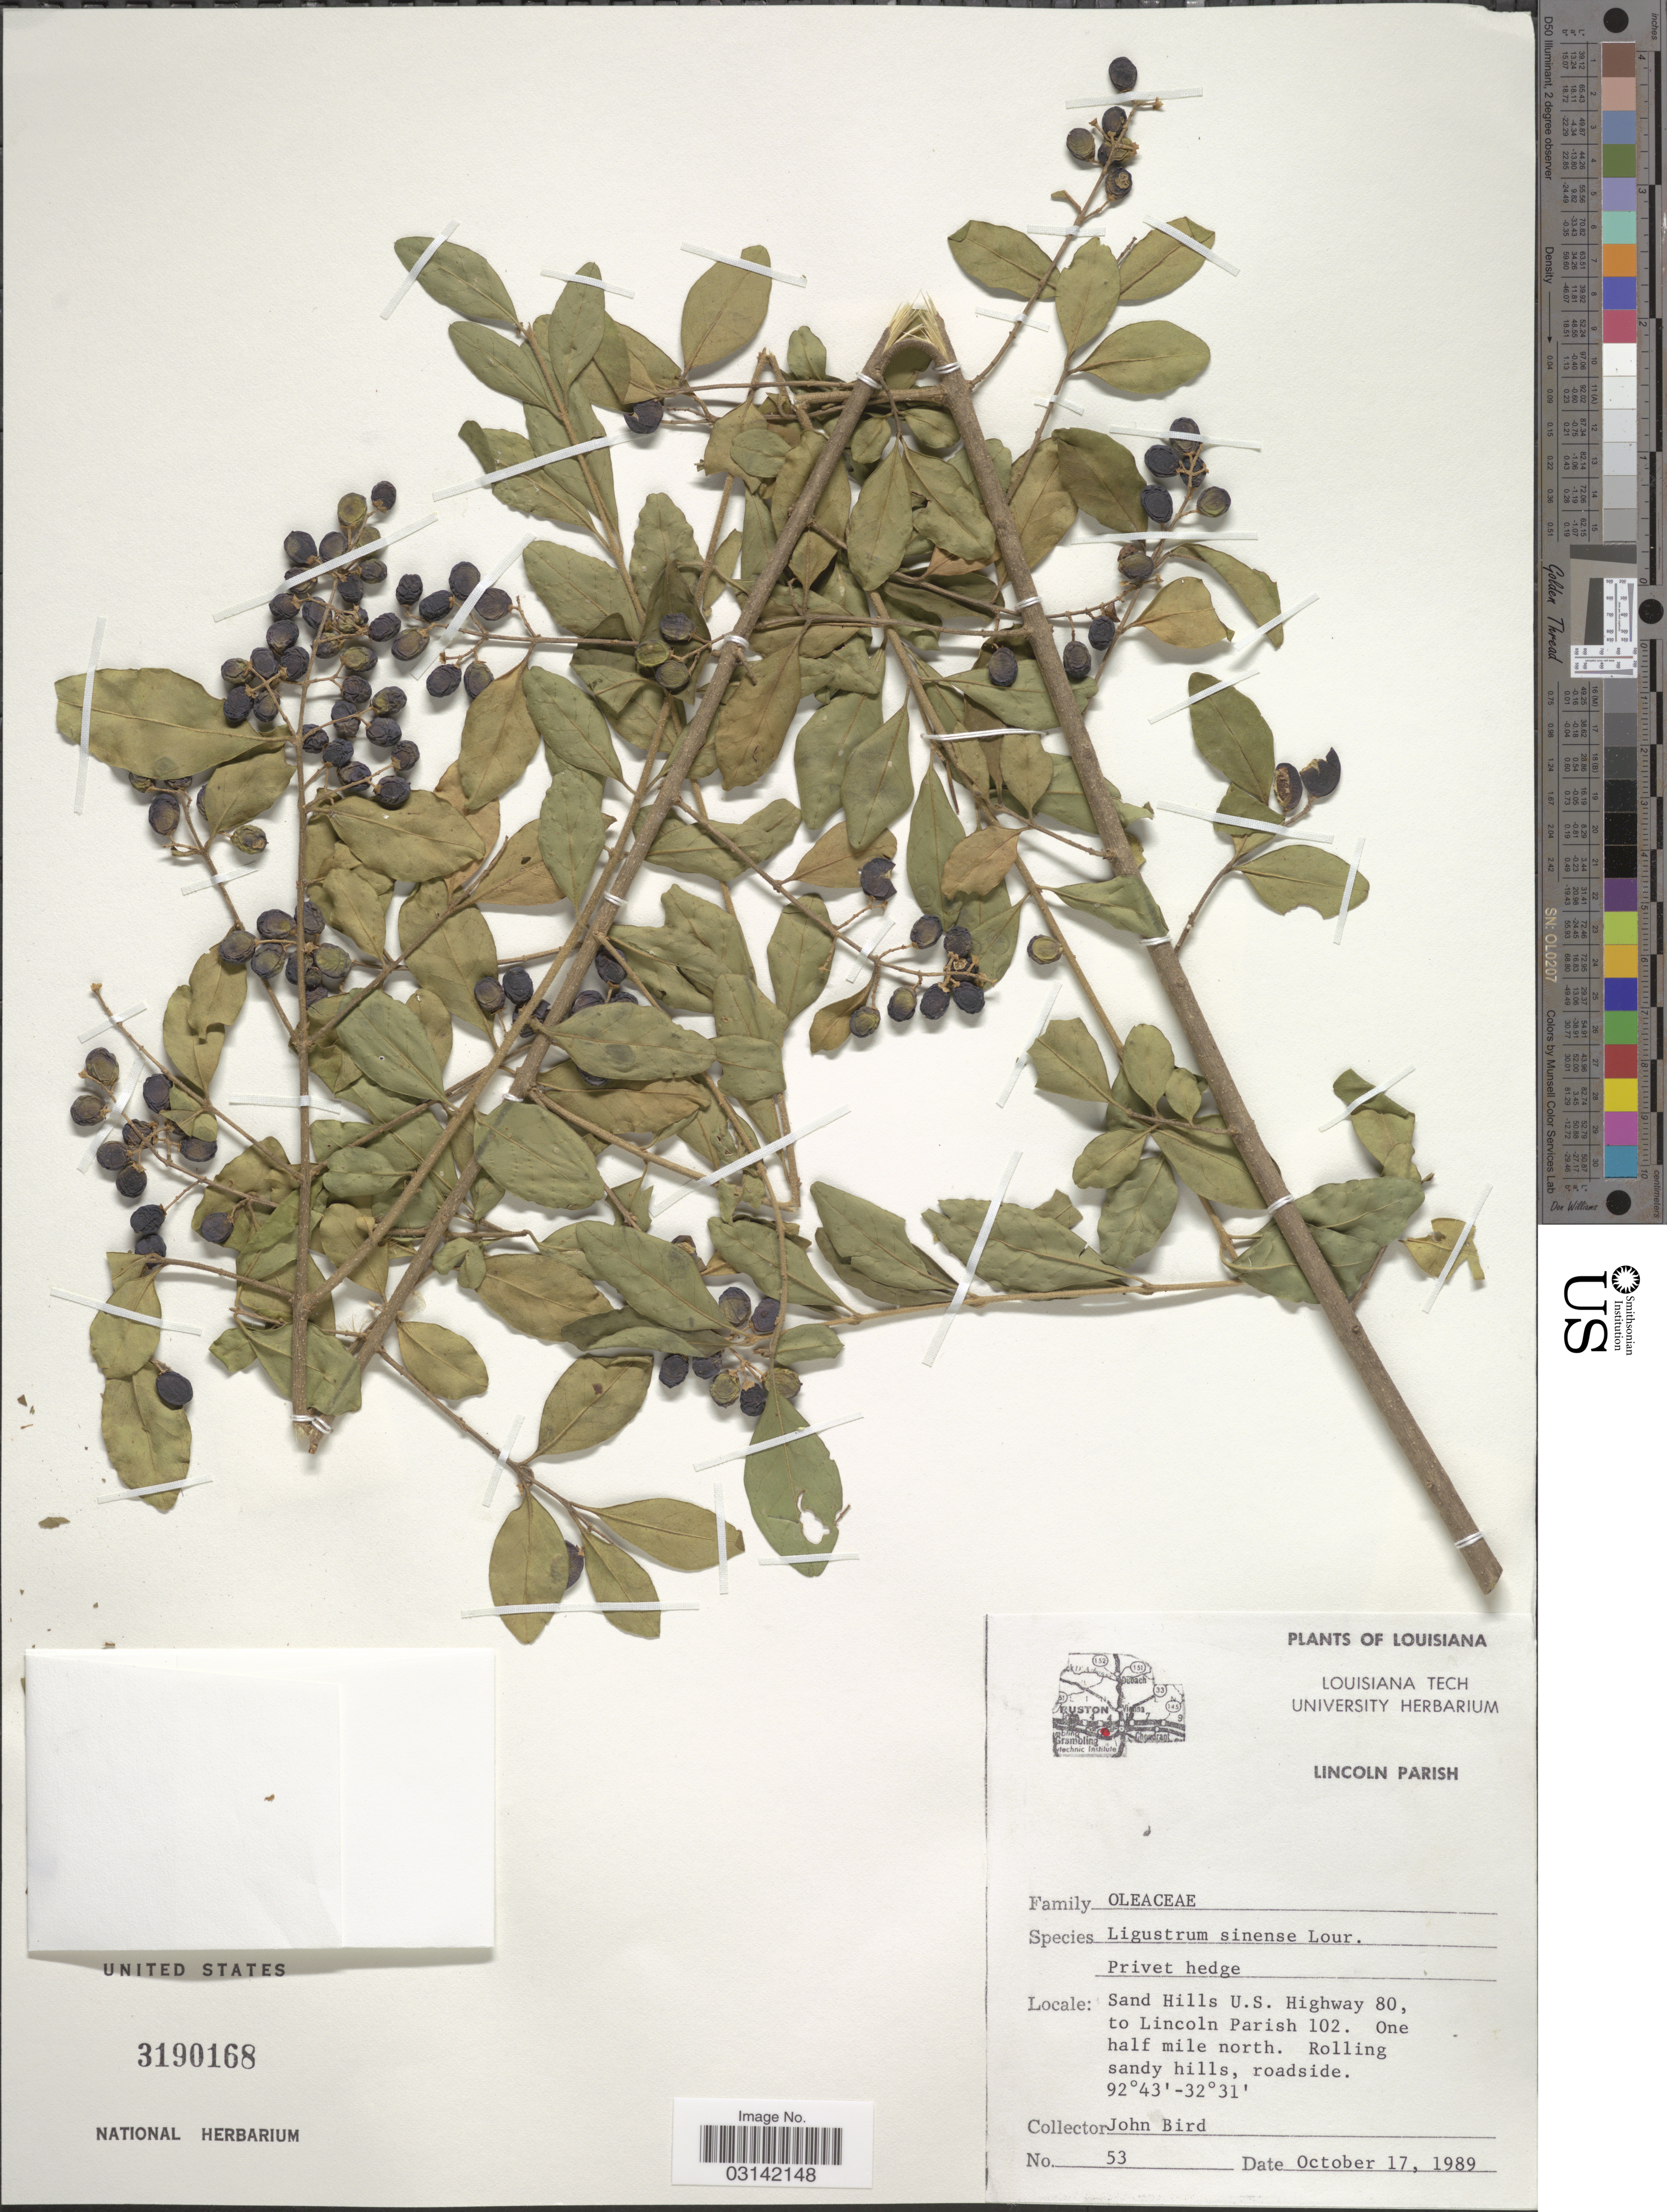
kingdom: Plantae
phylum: Tracheophyta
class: Magnoliopsida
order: Lamiales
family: Oleaceae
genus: Ligustrum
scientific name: Ligustrum sinense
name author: Lour.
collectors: J. Bird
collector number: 53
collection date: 1989-10-17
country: United States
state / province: Louisiana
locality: Lincoln Parish, Sand Hills U.S. Highway 80, to Lincoln Parish 102. One half mile north.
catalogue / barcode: US 3190168